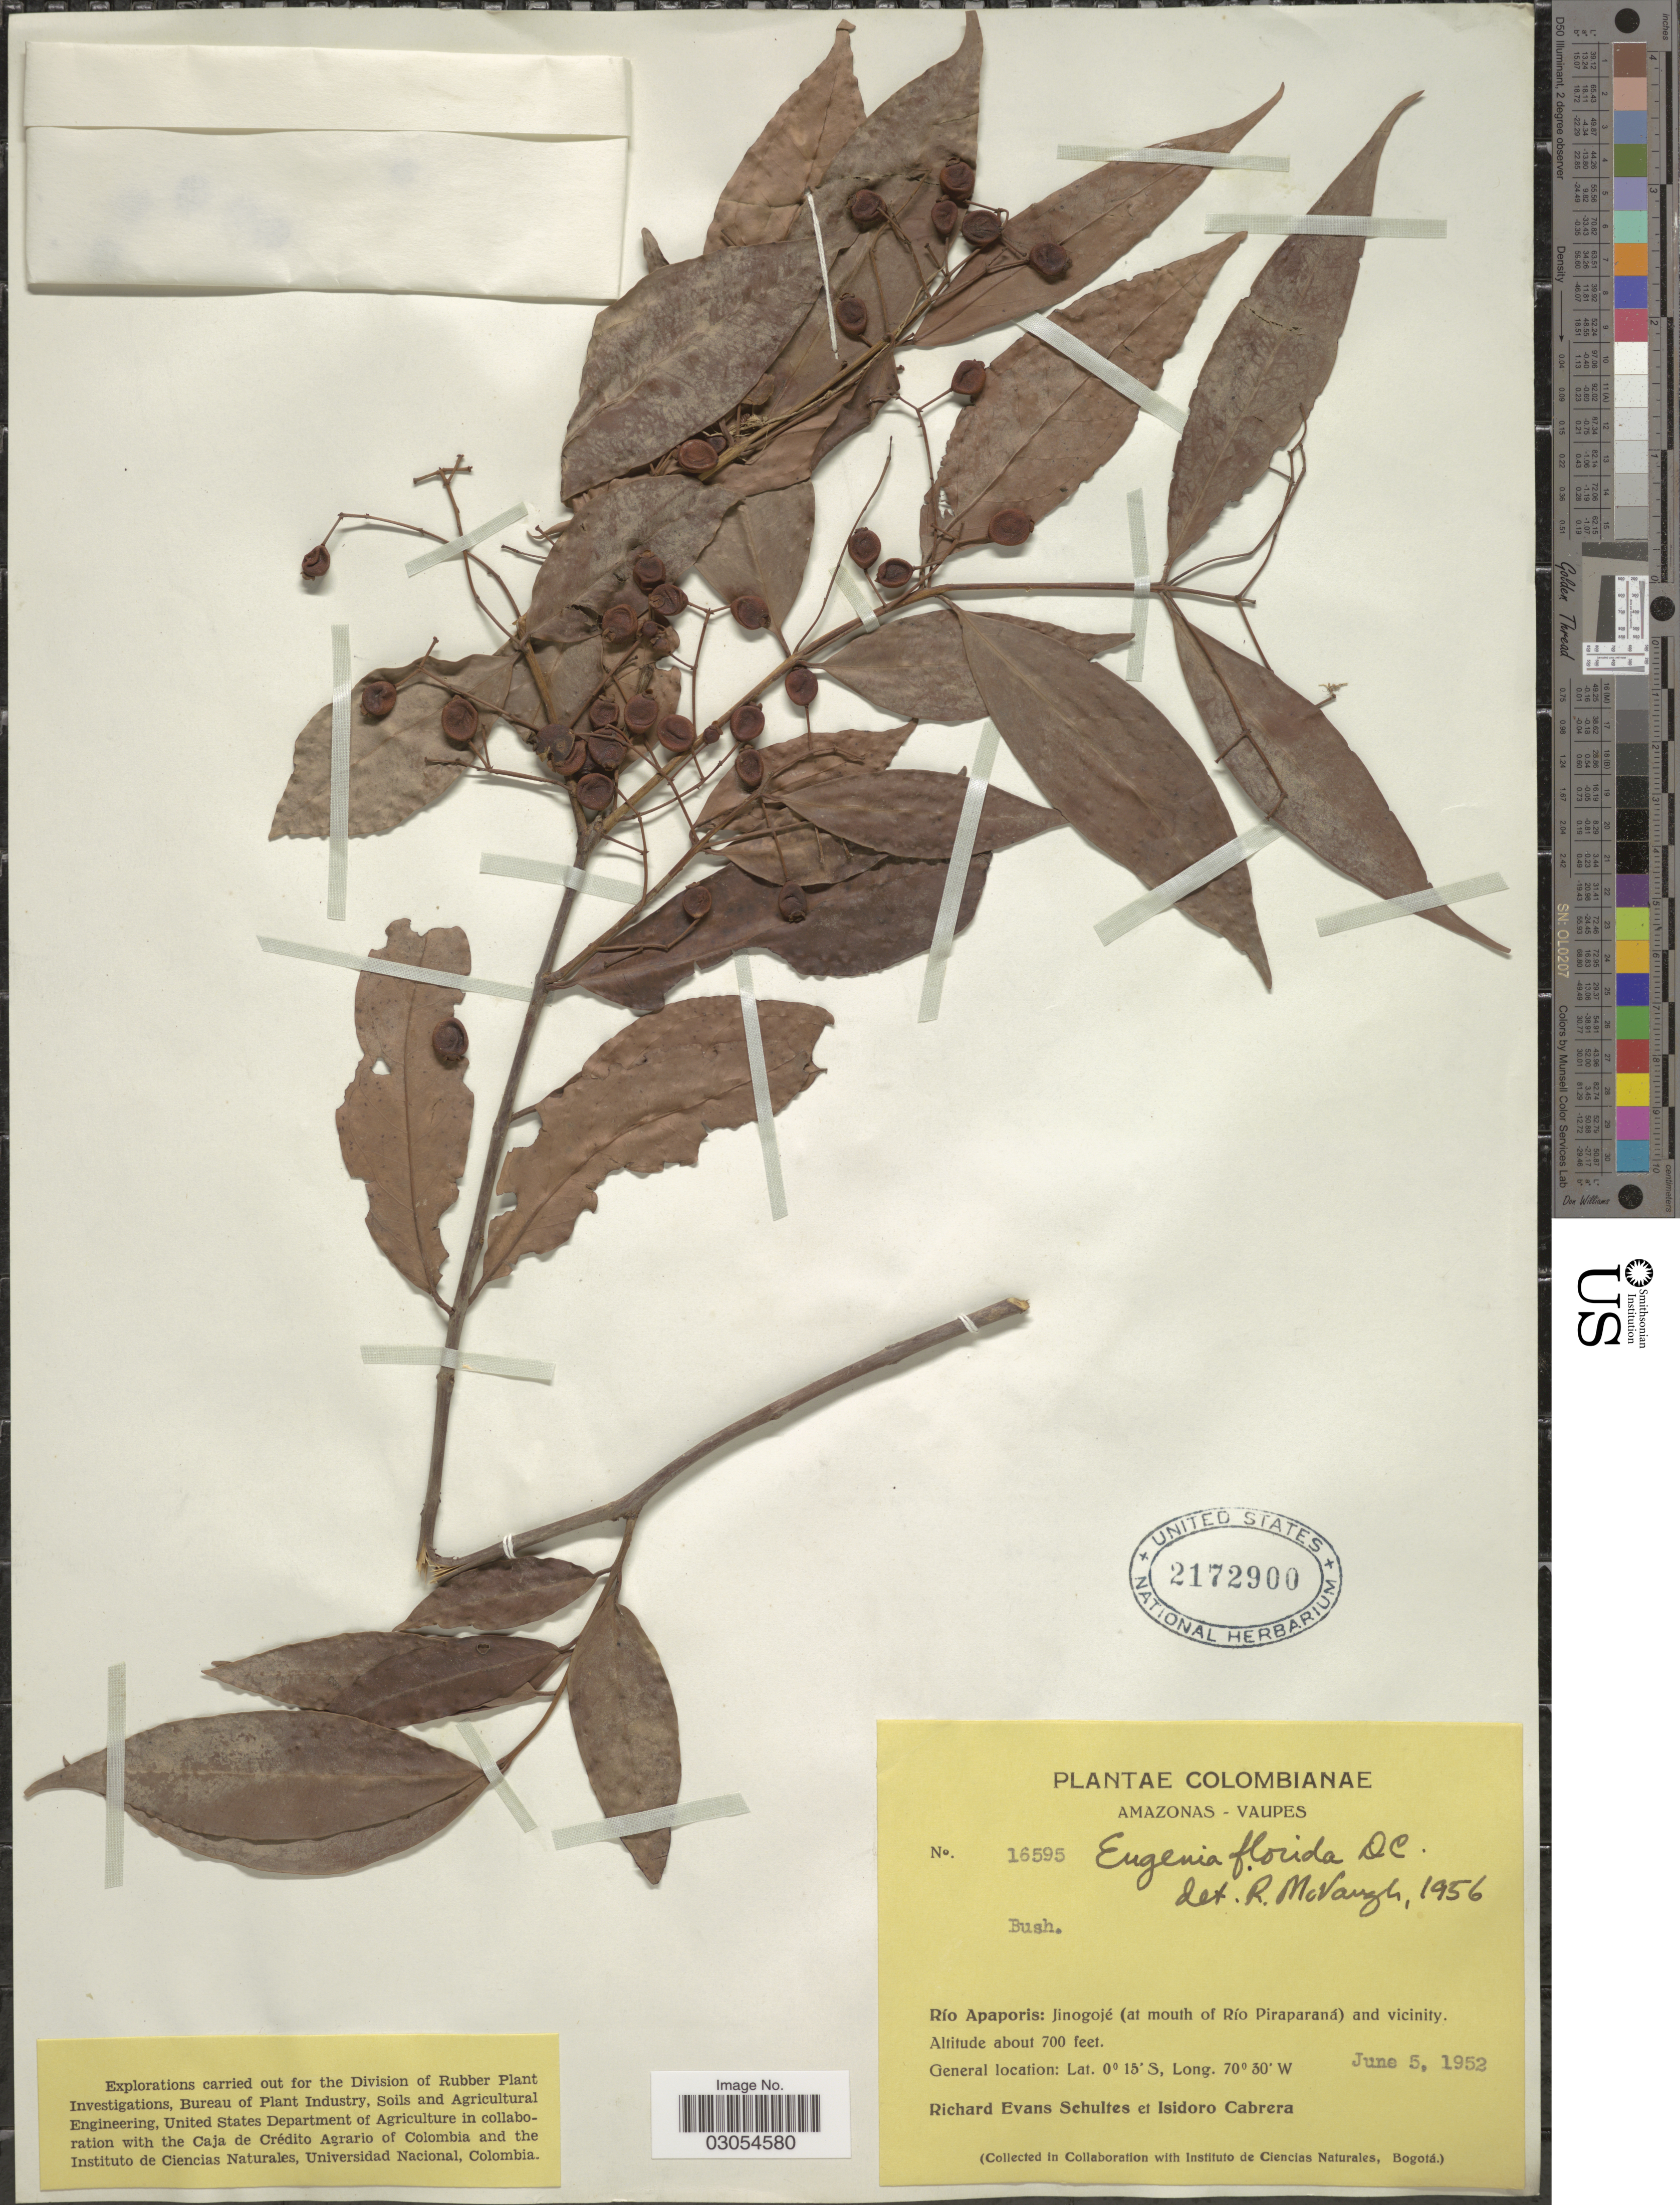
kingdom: Plantae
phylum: Tracheophyta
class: Magnoliopsida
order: Myrtales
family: Myrtaceae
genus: Eugenia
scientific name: Eugenia florida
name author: DC.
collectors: R. E. Schultes & I. Cabrera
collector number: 16595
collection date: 1952-06-05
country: Colombia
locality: Amazonas - Vaupés. Río Apaporis: Jinogojé (at mouth of Río Piraparaná) and vicinity.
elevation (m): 213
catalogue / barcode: US 2172900